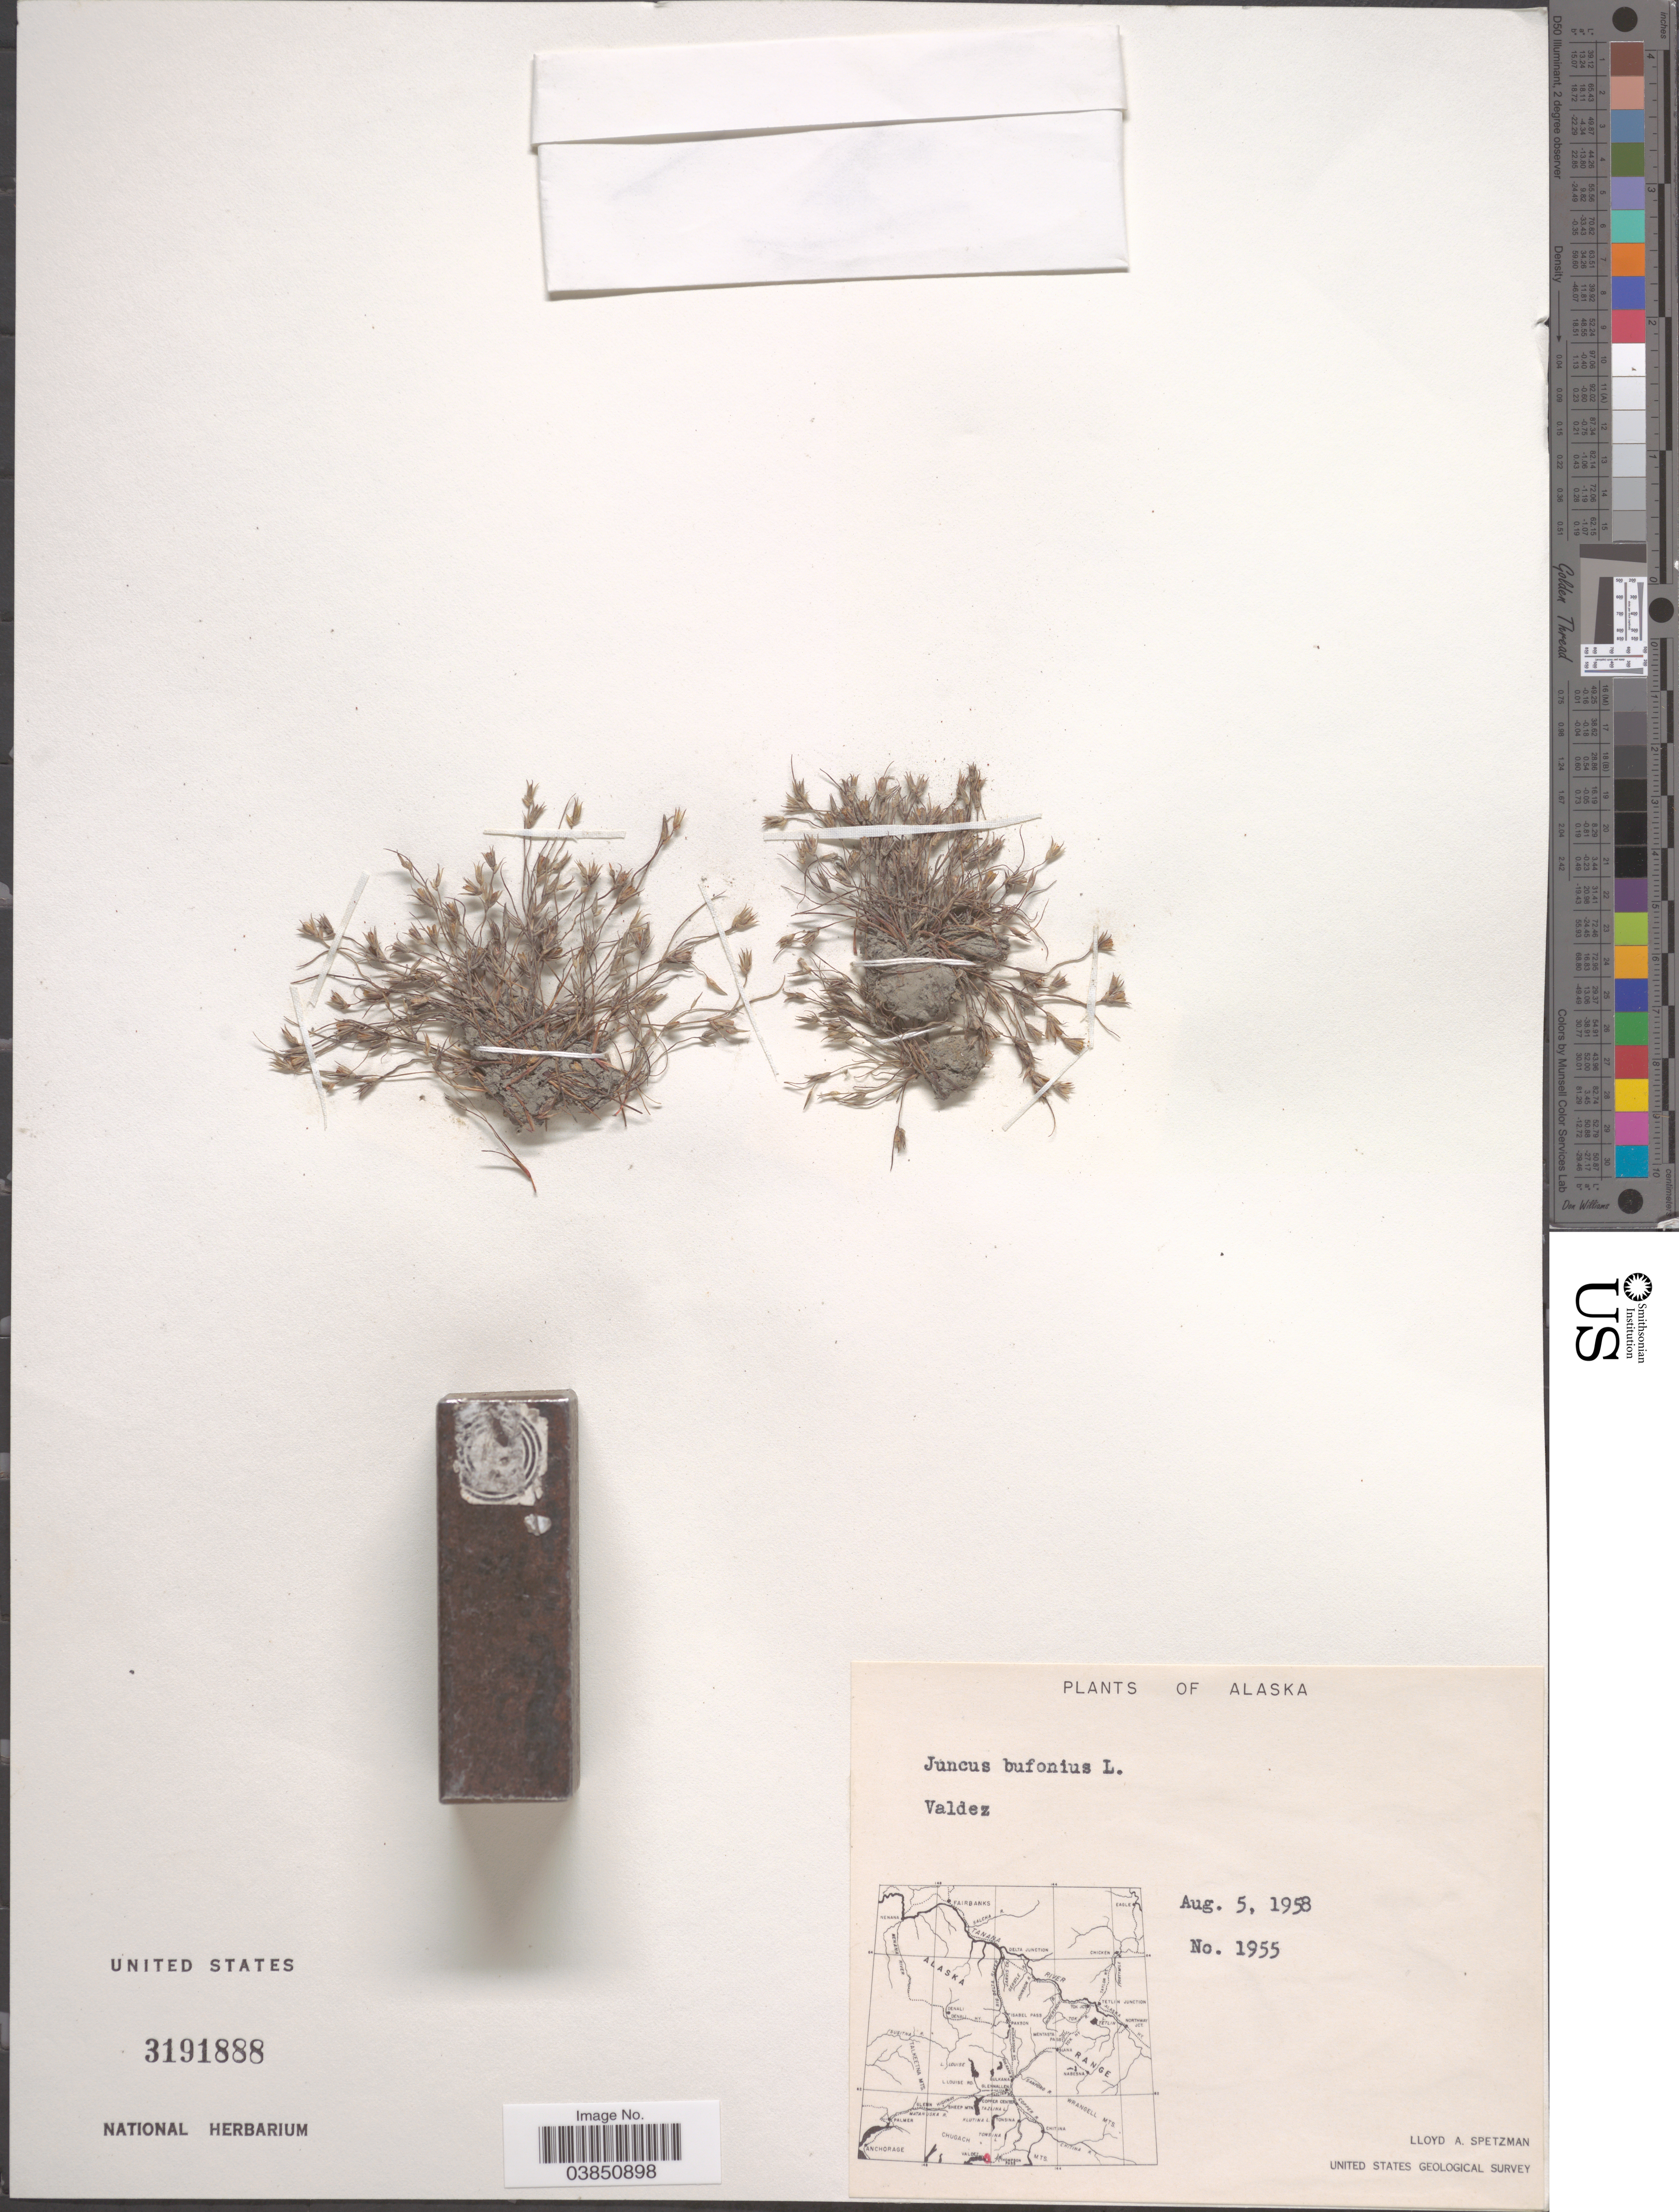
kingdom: Plantae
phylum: Tracheophyta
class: Liliopsida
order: Poales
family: Juncaceae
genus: Juncus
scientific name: Juncus bufonius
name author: L.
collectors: L. Spetzman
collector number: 1955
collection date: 1958-08-05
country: United States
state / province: Alaska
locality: Valdez.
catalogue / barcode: US 3191888